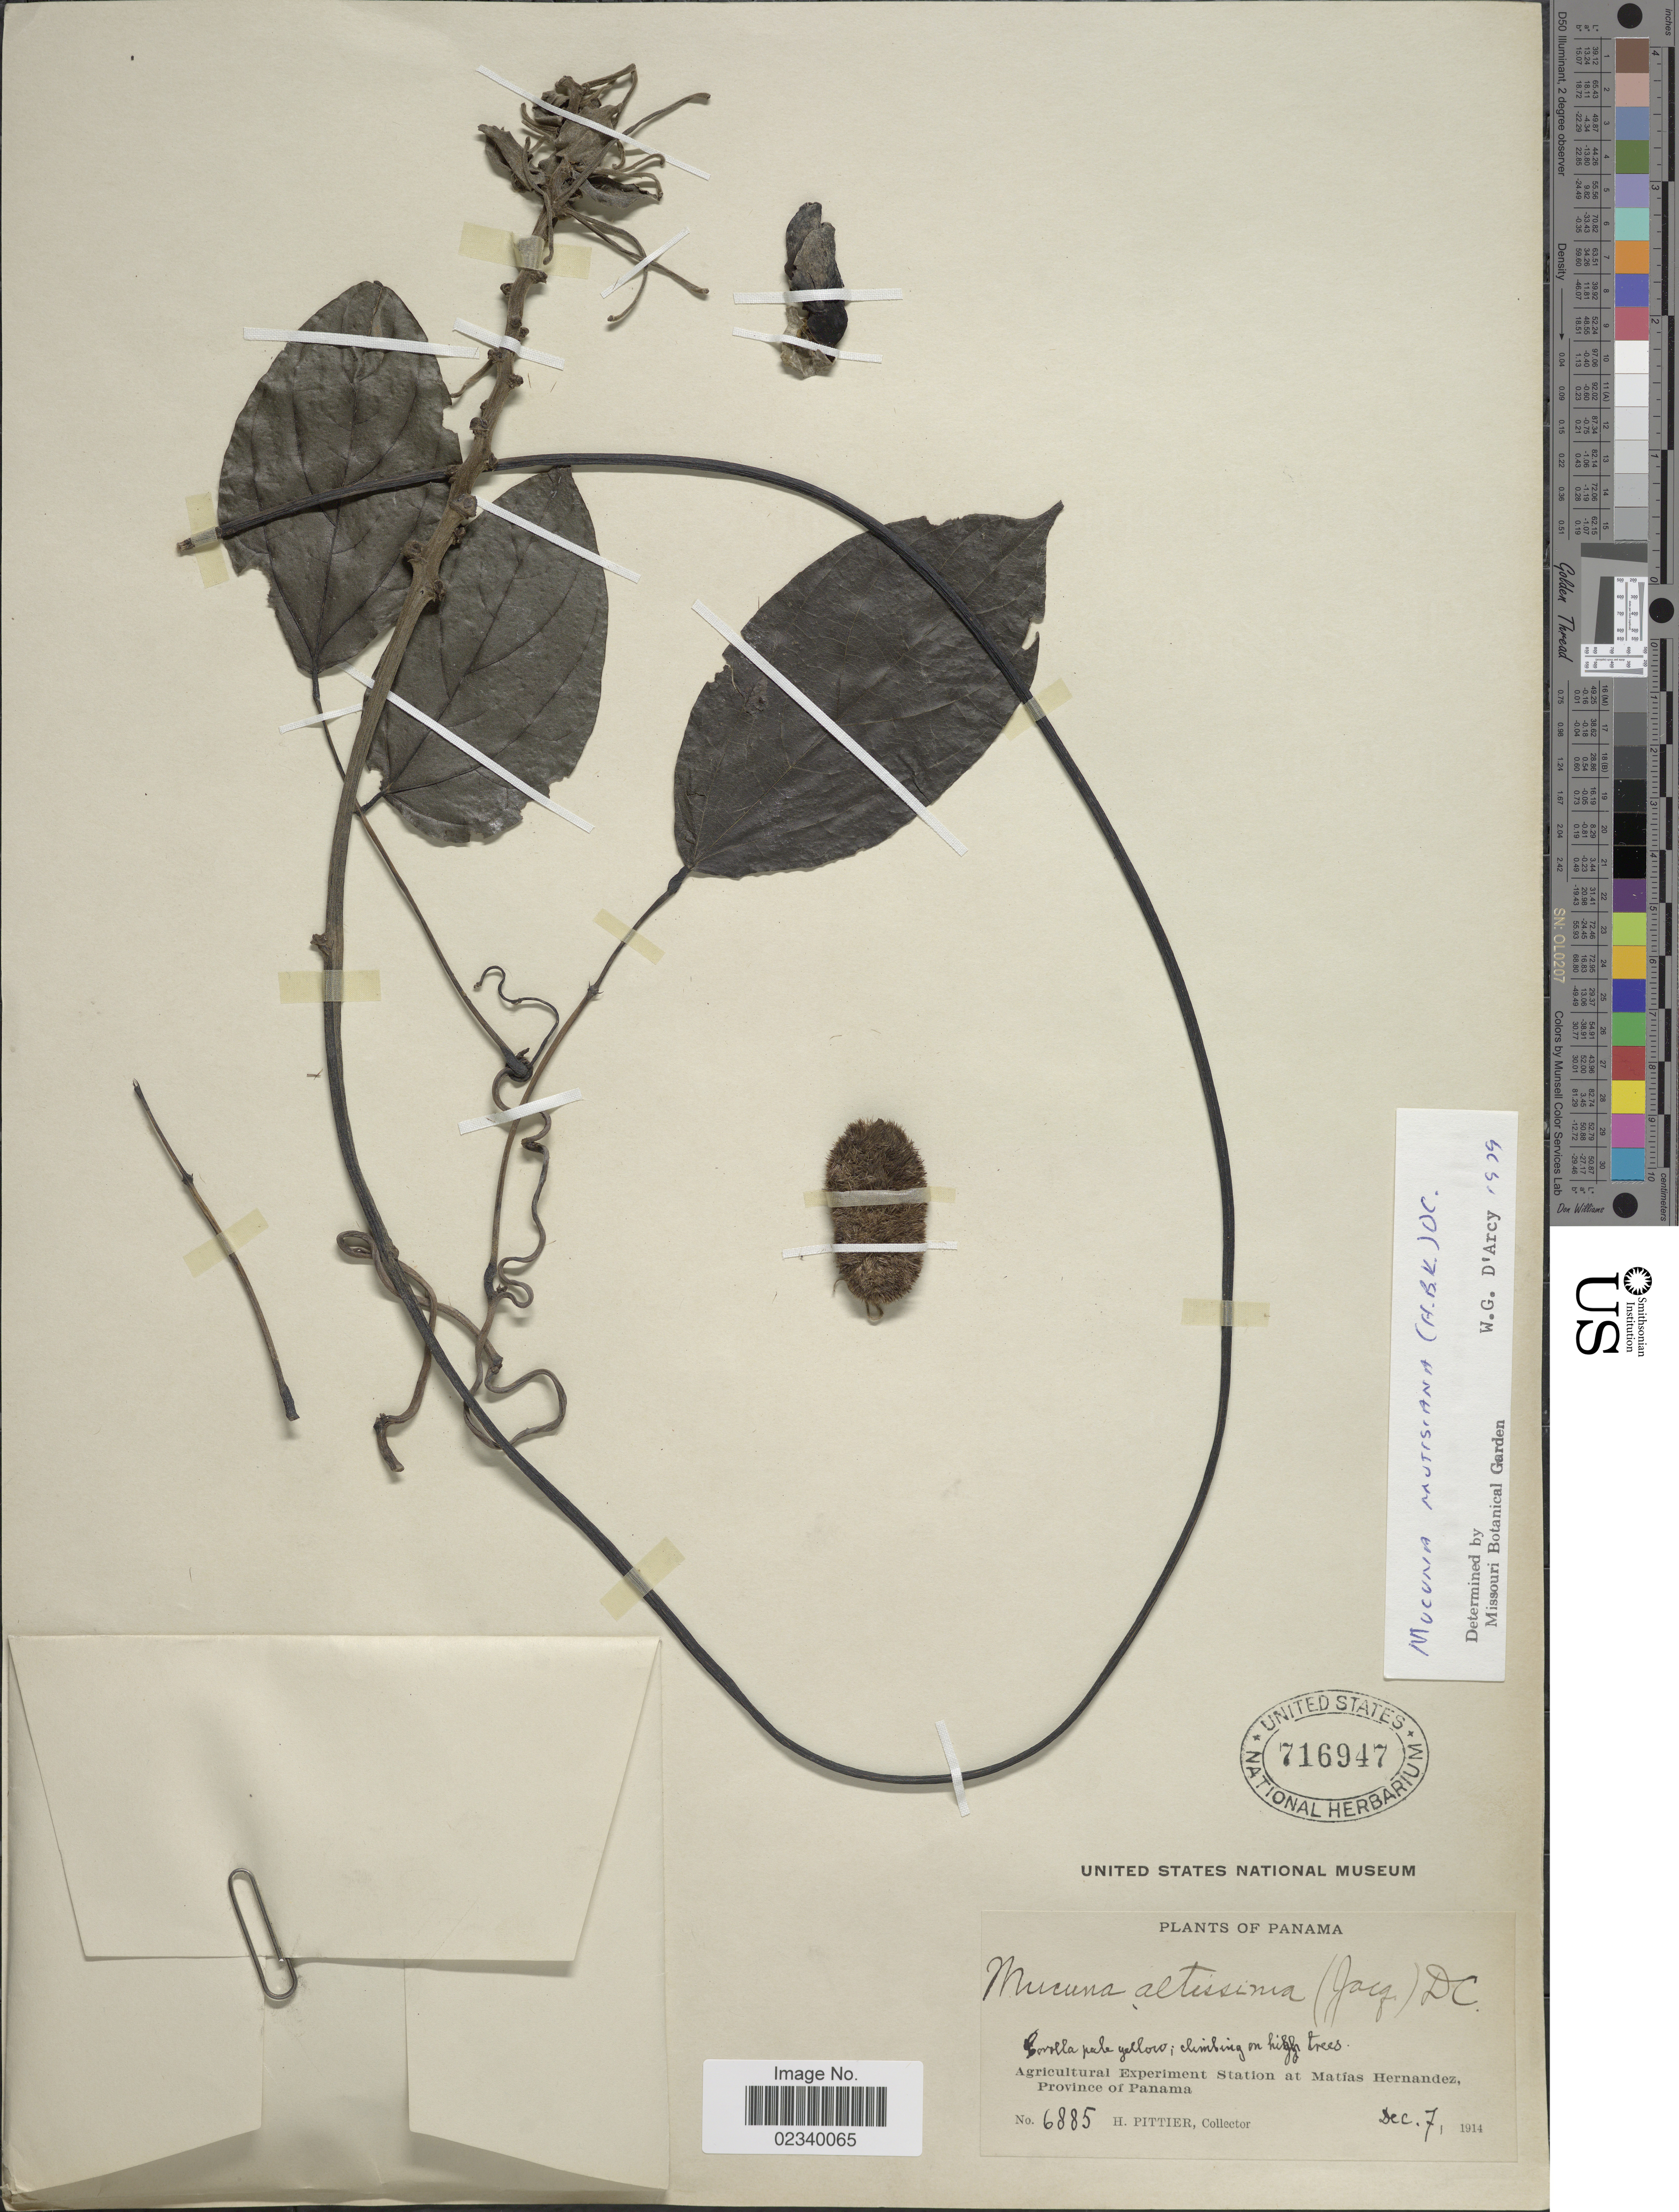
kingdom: Plantae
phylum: Tracheophyta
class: Magnoliopsida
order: Fabales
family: Fabaceae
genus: Mucuna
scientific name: Mucuna mutisiana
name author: (Kunth) DC.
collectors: H. F. Pittier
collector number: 6885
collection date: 1914-12-07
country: Panama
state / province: Panamá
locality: Agricultural Experiment Station at Matías Hernandez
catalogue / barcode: US 716947